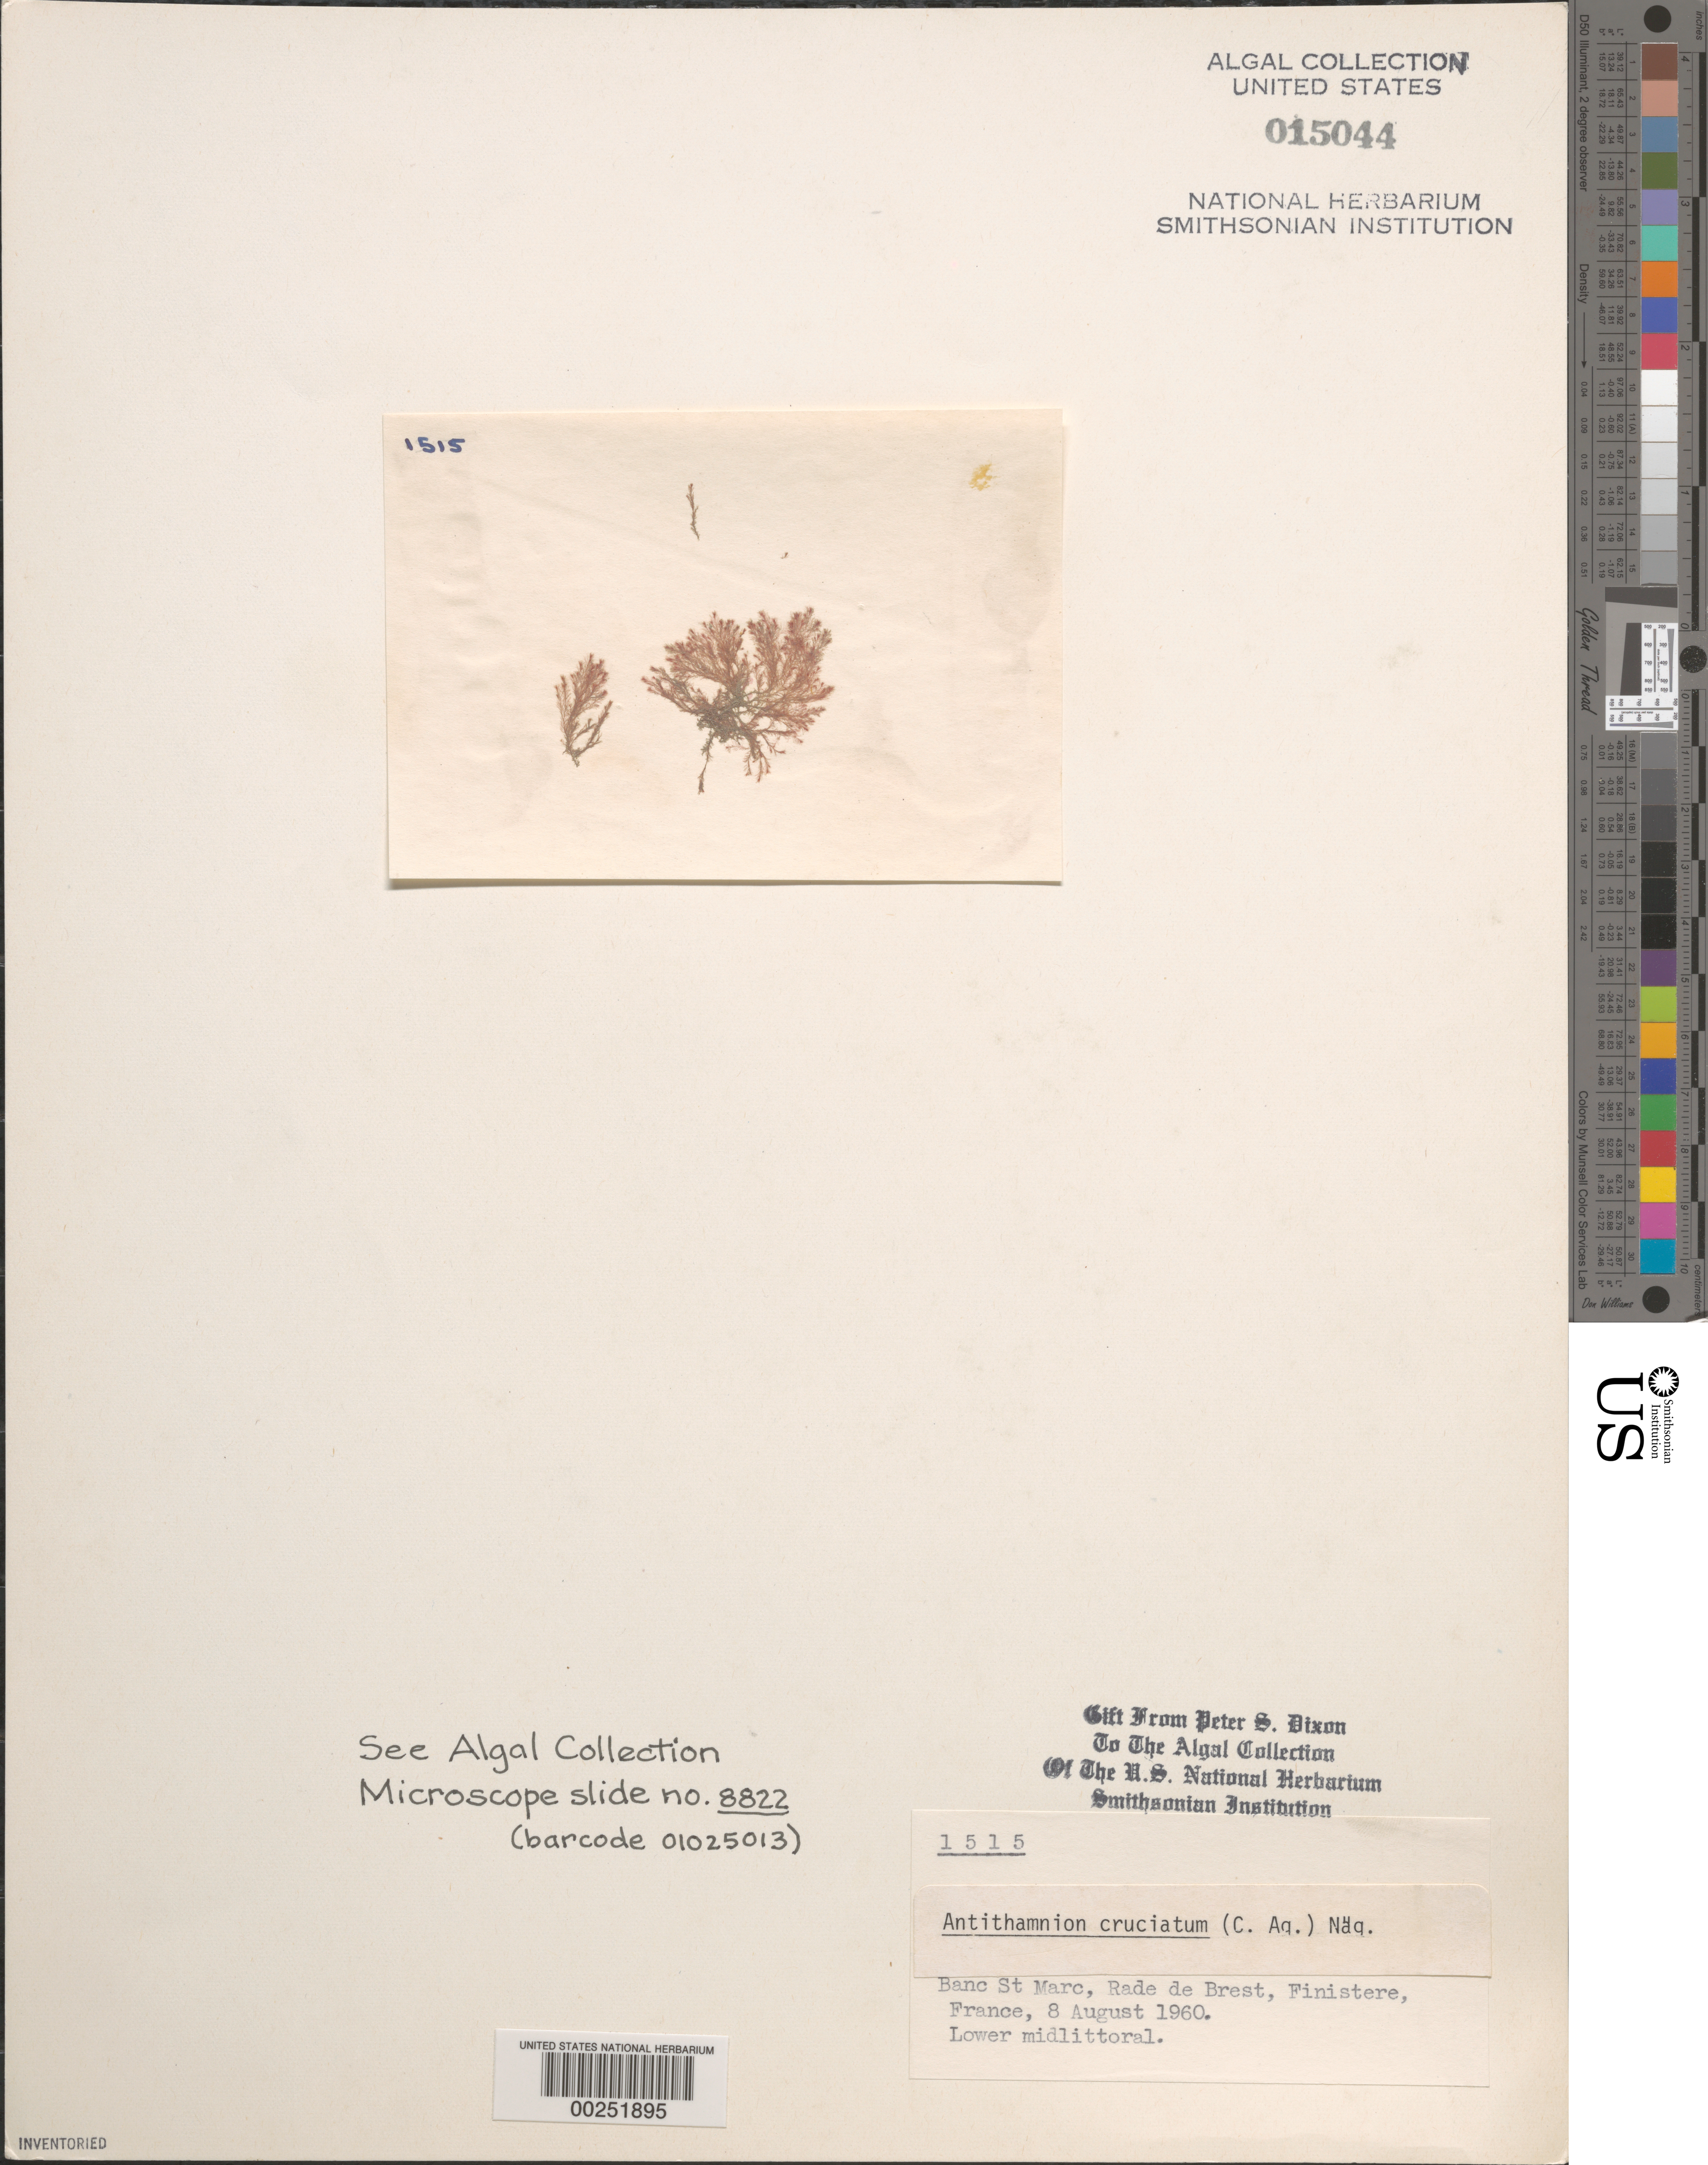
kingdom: Plantae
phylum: Rhodophyta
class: Florideophyceae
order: Ceramiales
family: Ceramiaceae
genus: Antithamnion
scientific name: Antithamnion cruciatum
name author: (C. Agardh) Näg.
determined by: Dixon, P. S.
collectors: P. S. Dixon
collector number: PSD 1515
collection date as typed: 08 Aug 1960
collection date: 1960-08-08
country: France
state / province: Bretagne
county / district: Finistère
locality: Banc St. Marc, Rade de Brest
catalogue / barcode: US 15044